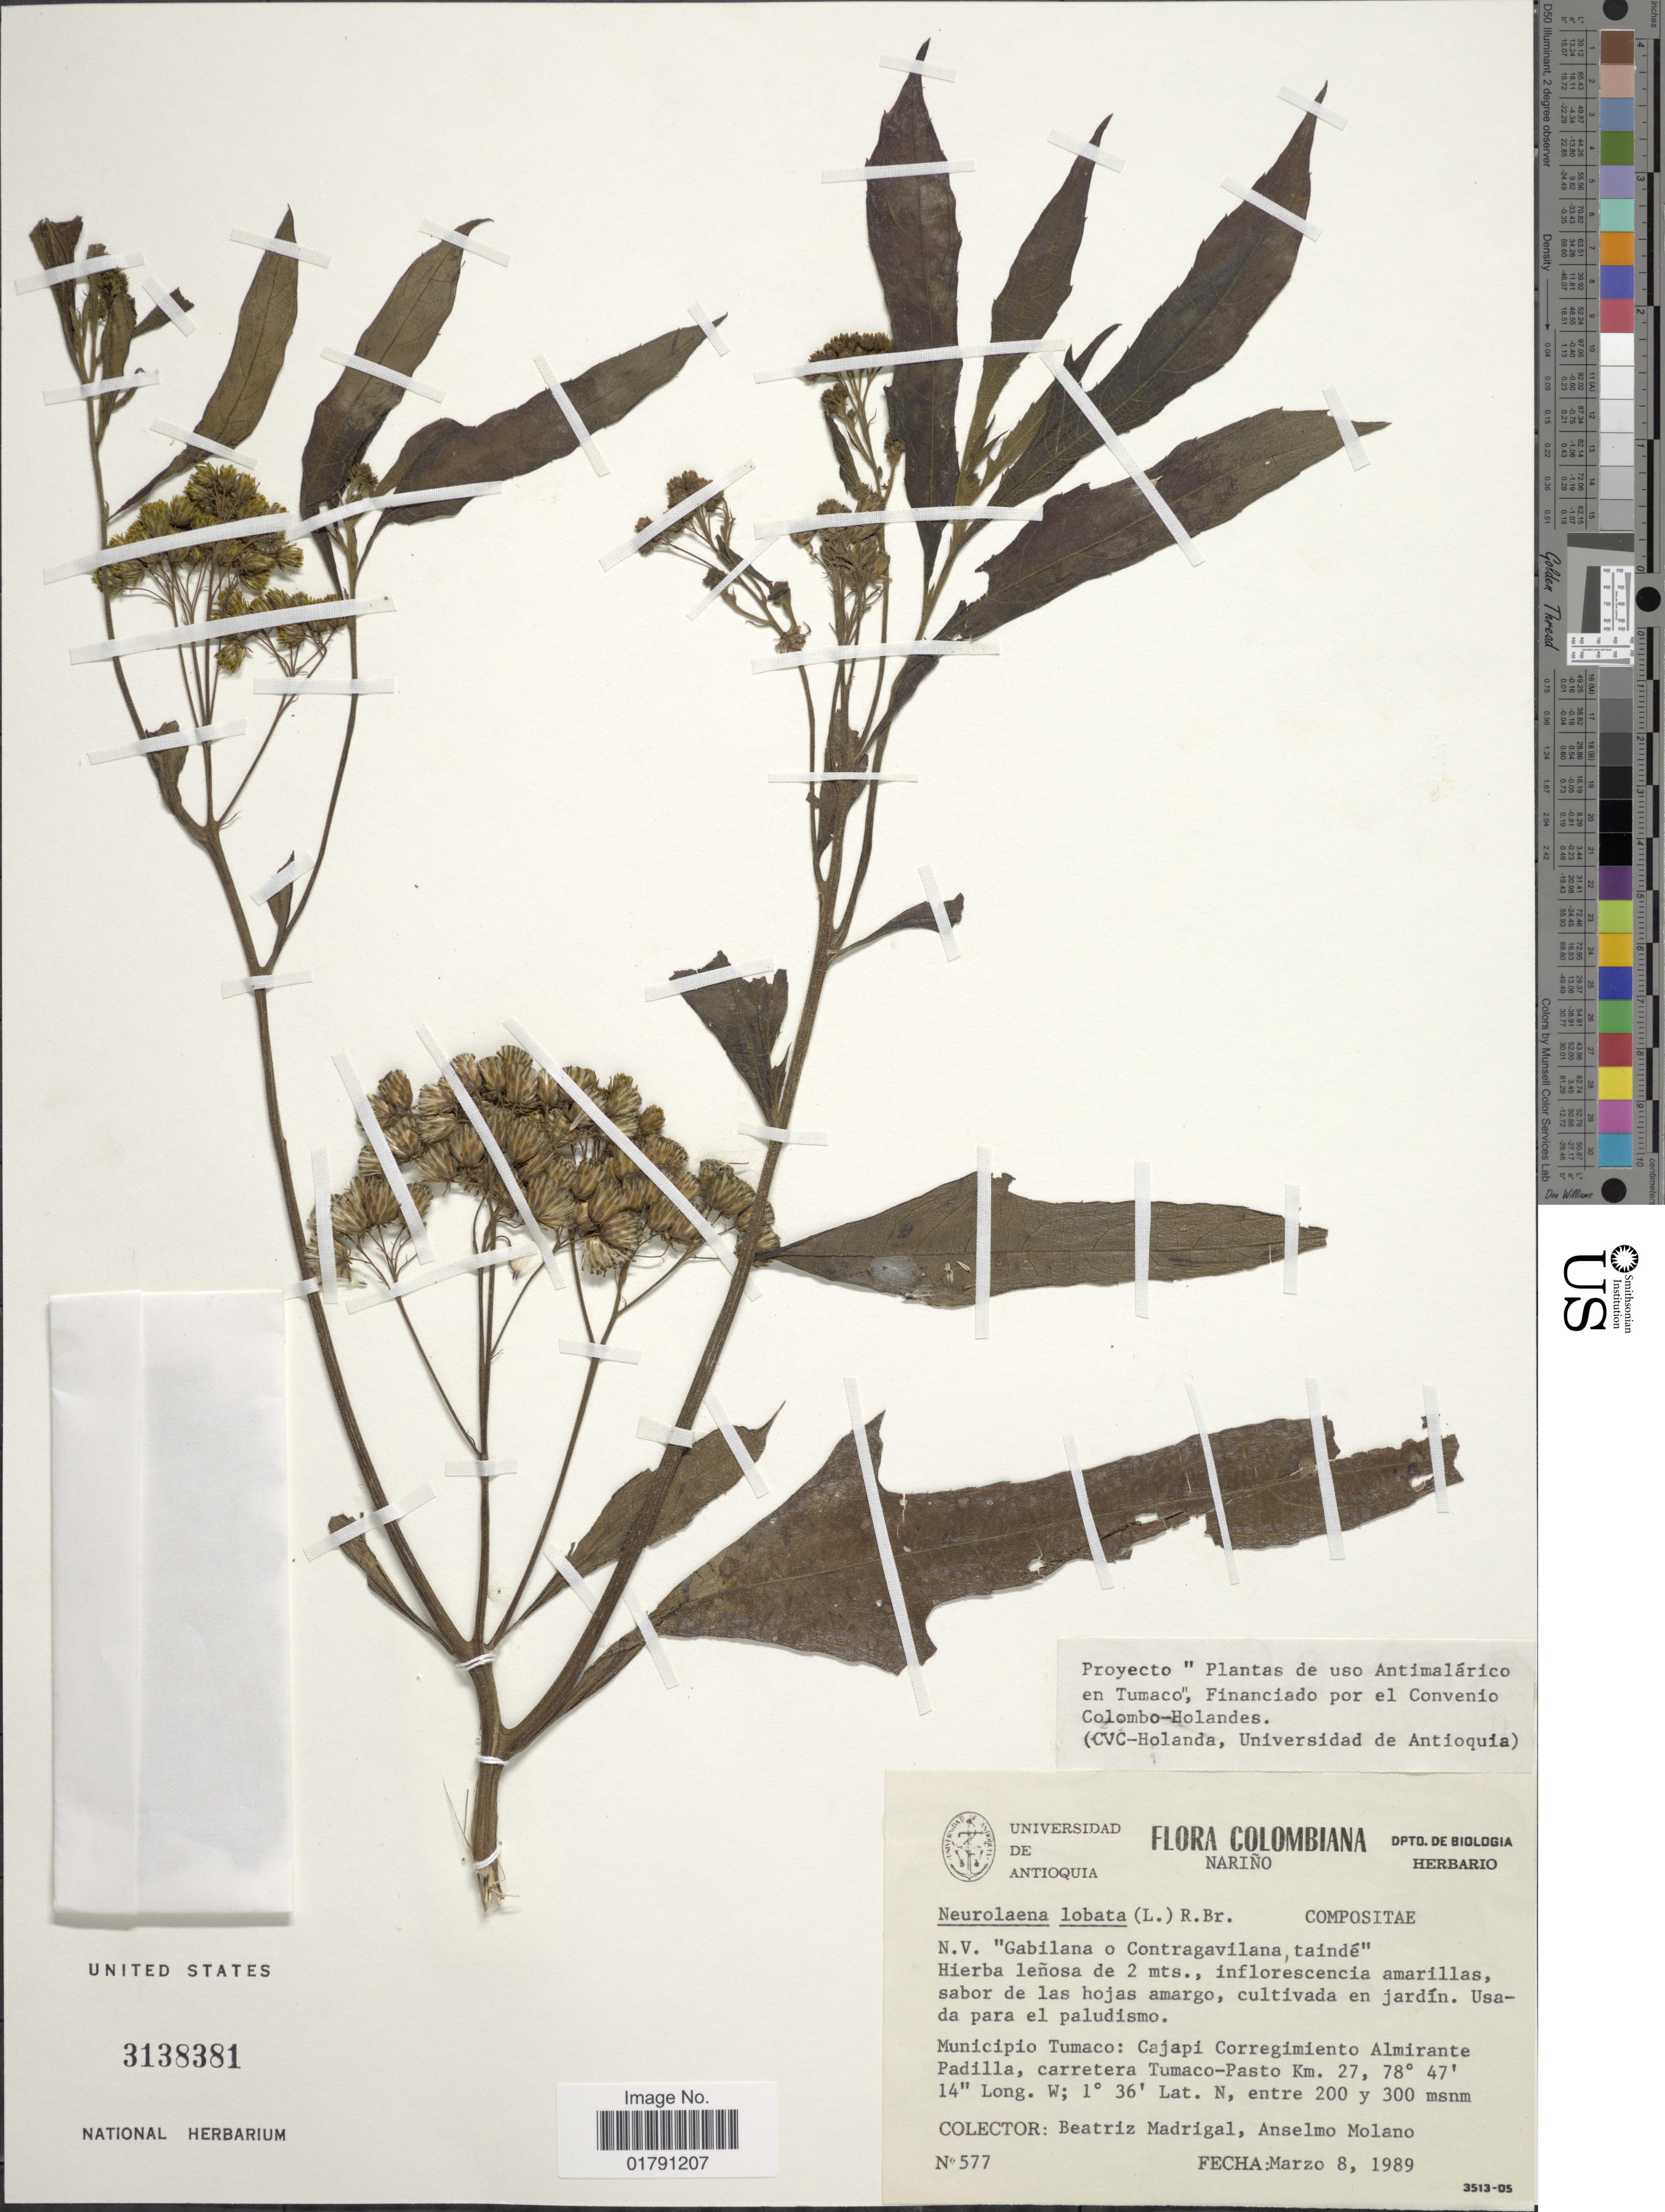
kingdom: Plantae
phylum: Tracheophyta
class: Magnoliopsida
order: Asterales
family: Asteraceae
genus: Neurolaena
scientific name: Neurolaena lobata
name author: (L.) R. Br. ex Cass.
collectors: B. E. Madrigal & A. Molano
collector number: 577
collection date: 1989-03-08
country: Colombia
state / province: Nariño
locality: Municipio Tumaco, Cajapi Corregimiento Almirante Padilla, carretera Tumaco-Pasto km 27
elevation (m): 200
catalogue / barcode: US 3138381